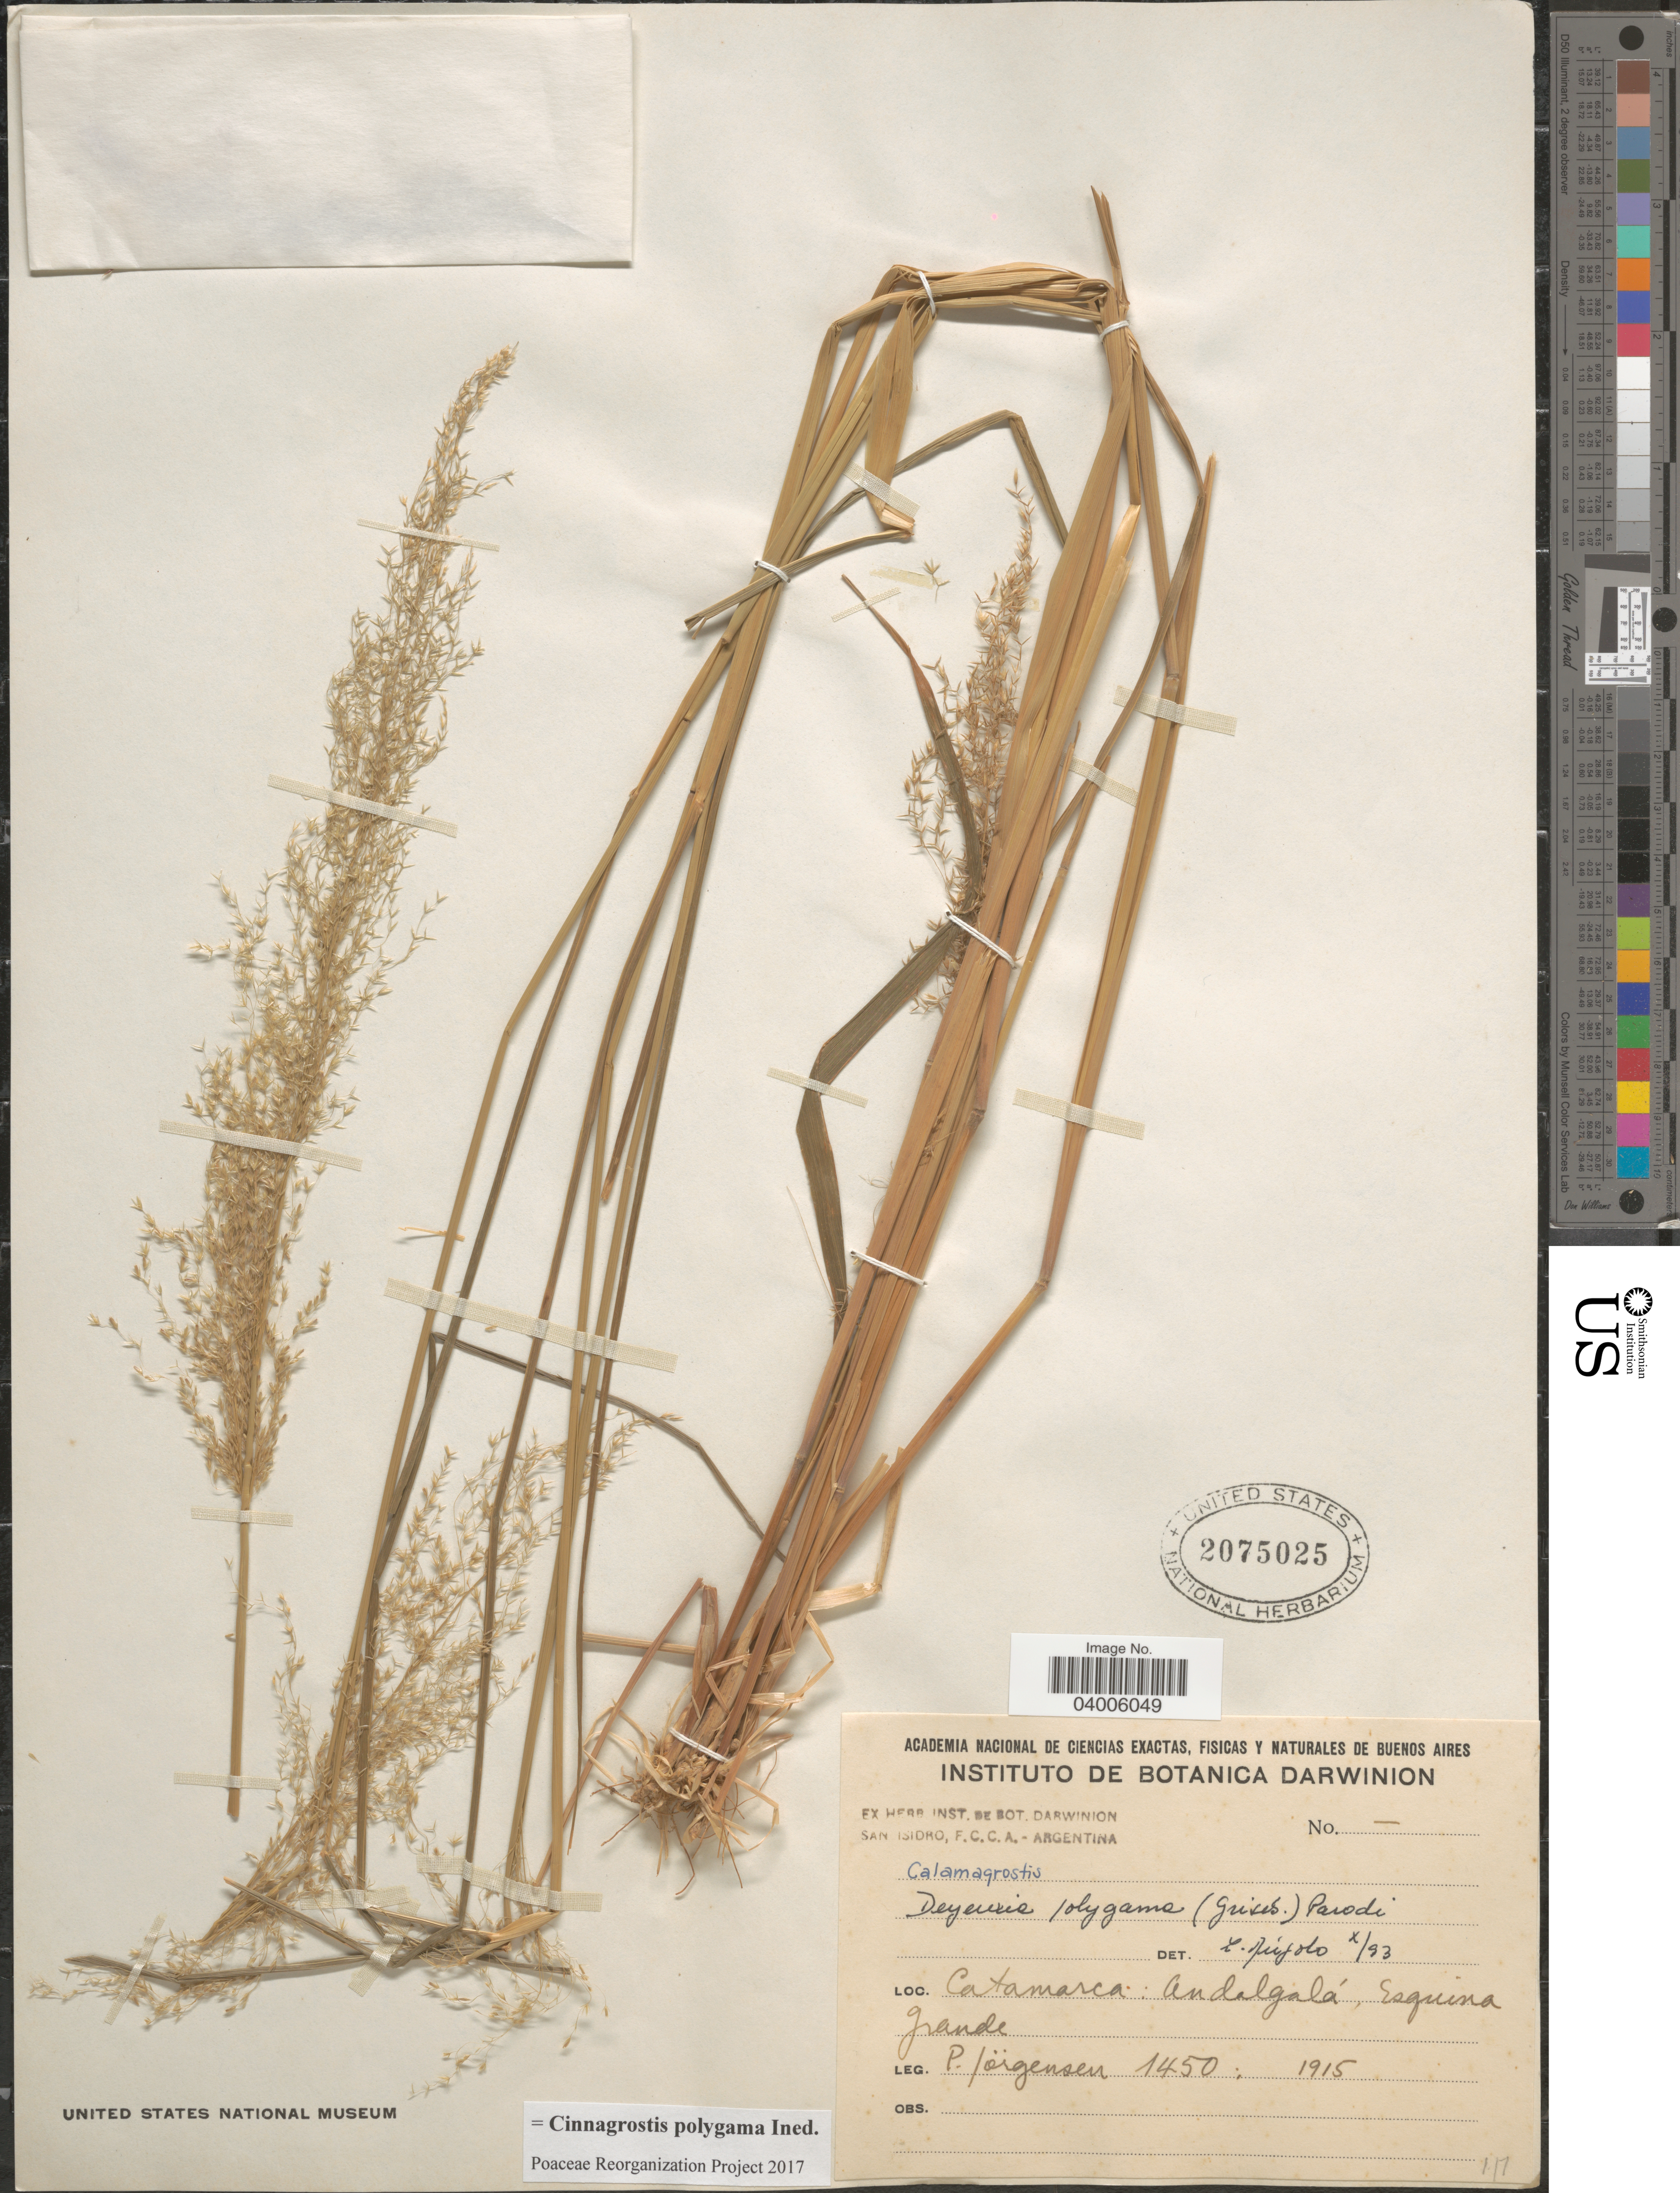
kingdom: Plantae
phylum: Tracheophyta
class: Liliopsida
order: Poales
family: Poaceae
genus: Cinnagrostis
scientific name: Cinnagrostis polygama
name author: Griseb.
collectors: P. Jörgensen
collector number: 1450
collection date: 1915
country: Argentina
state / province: Catamarca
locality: Andalgalá, Esquina Grande.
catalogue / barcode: US 2075025